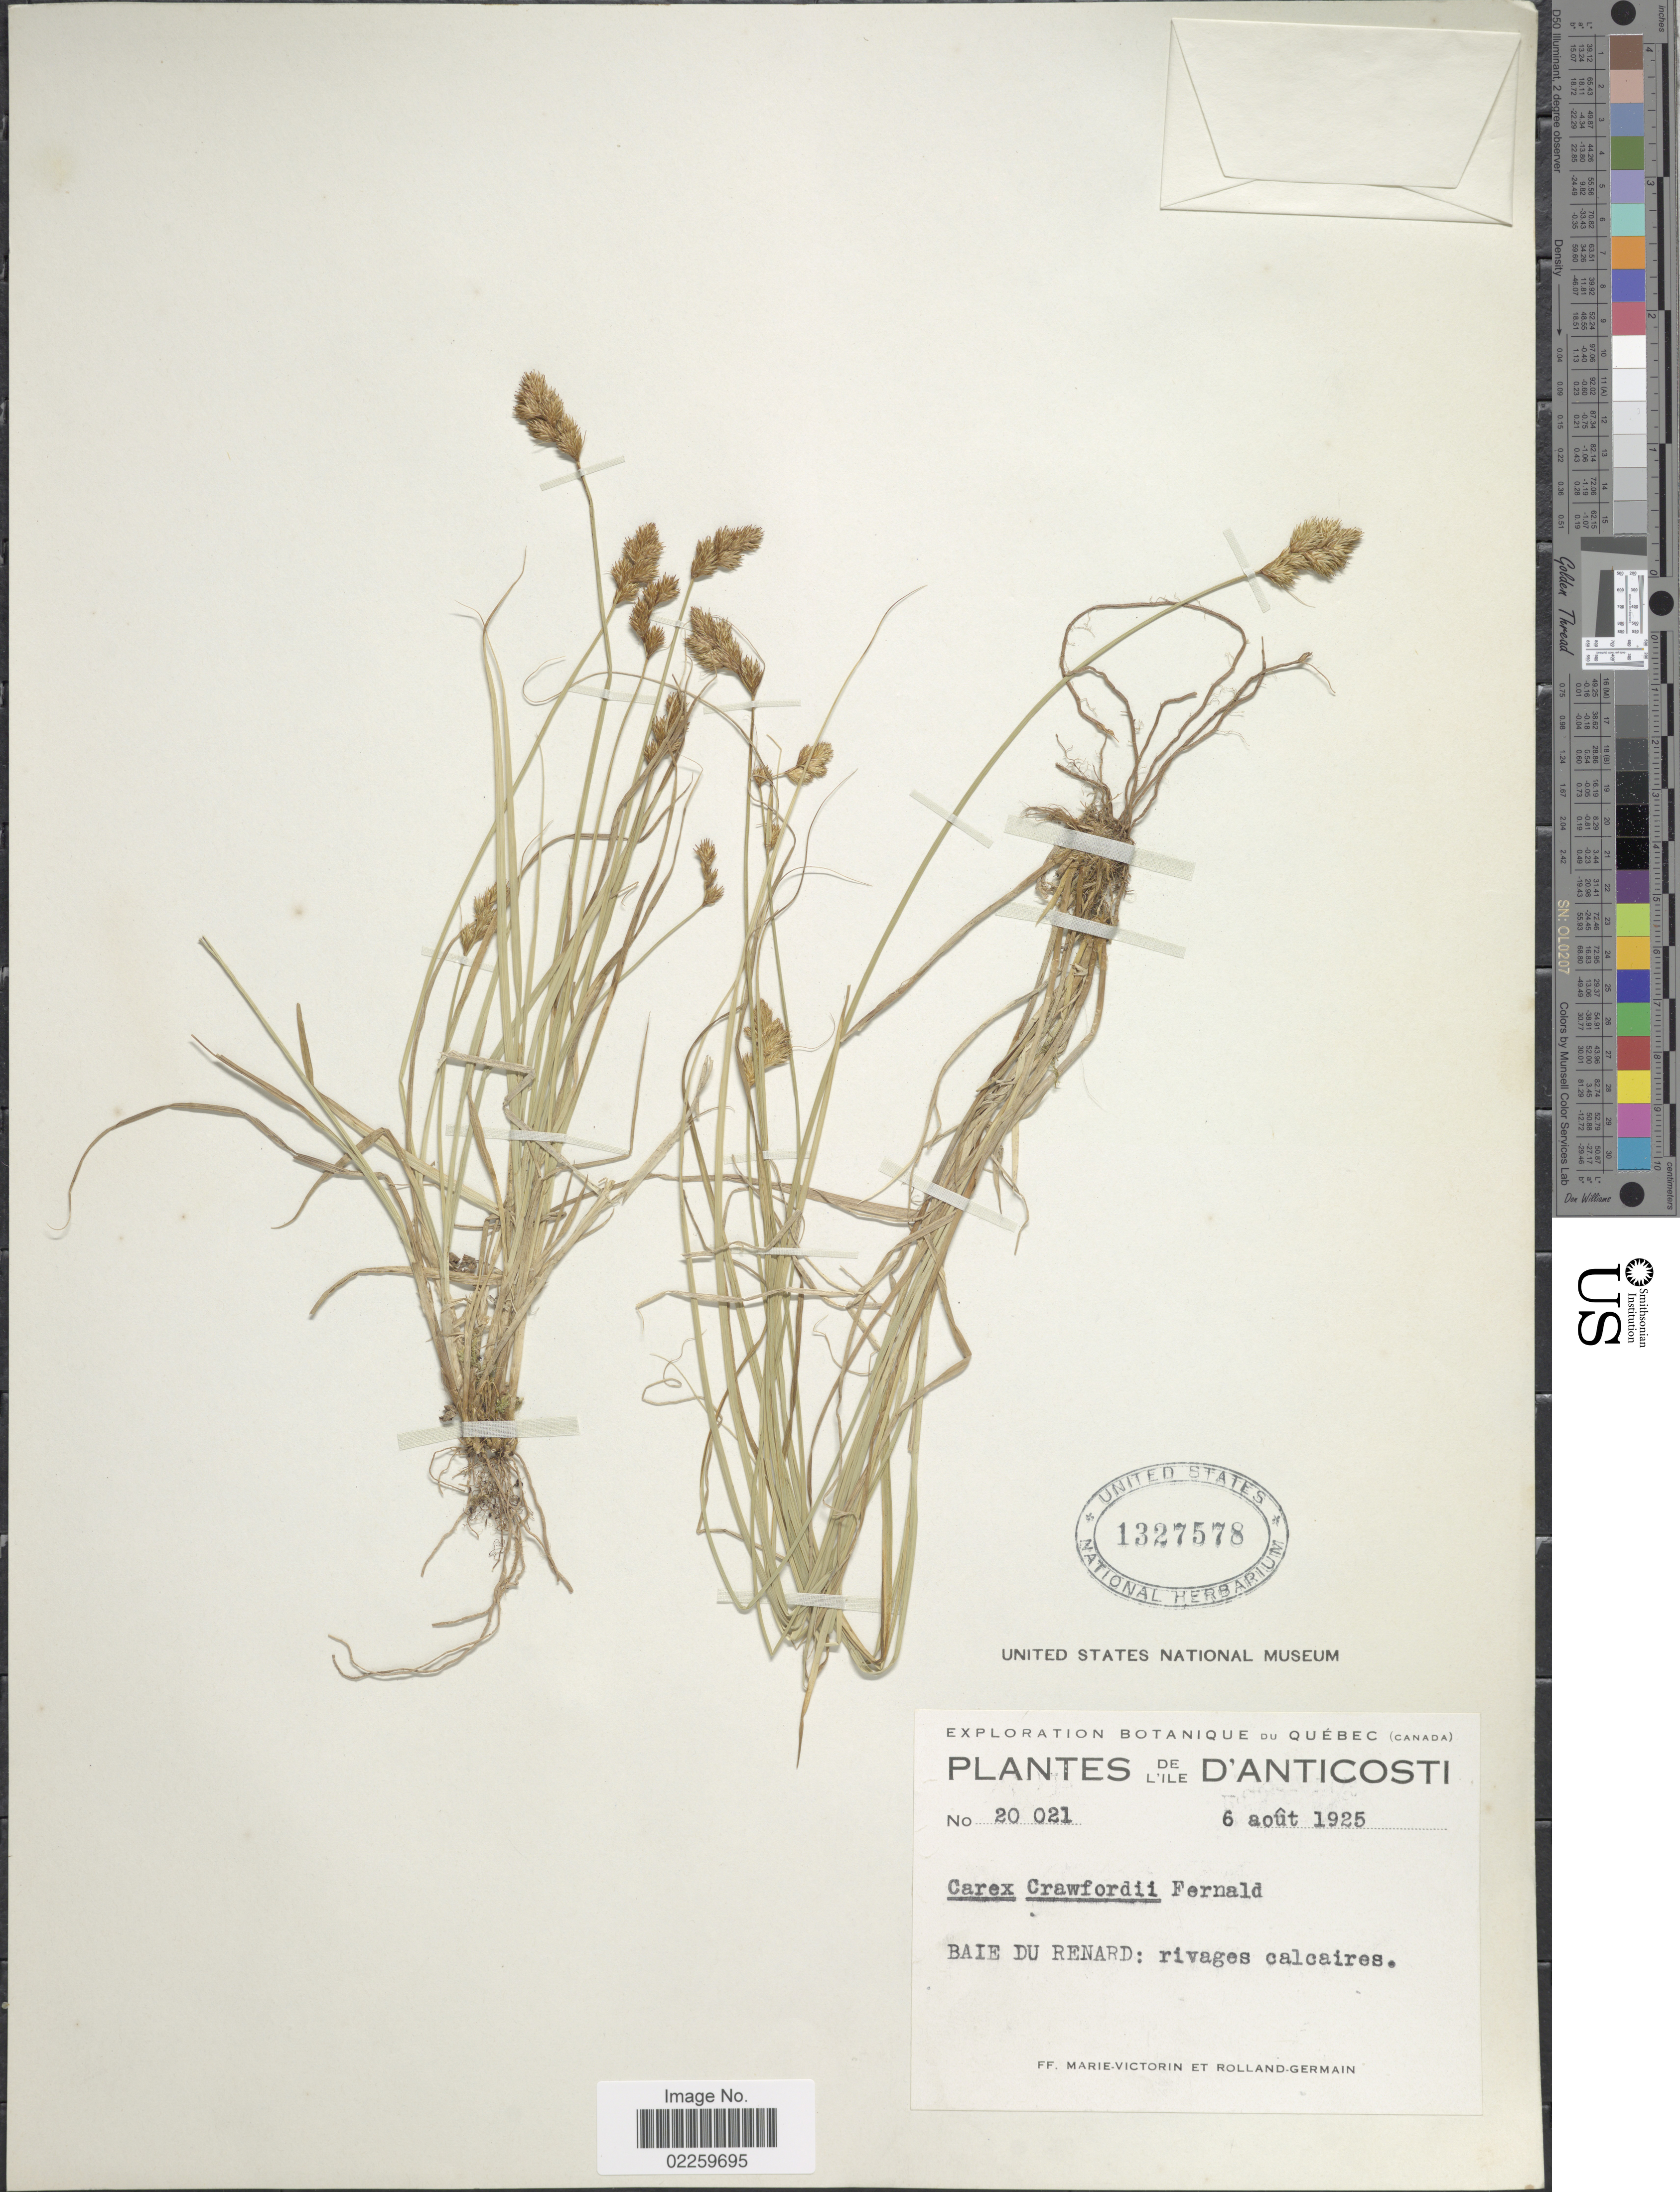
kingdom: Plantae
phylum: Tracheophyta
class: Liliopsida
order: Poales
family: Cyperaceae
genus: Carex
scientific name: Carex crawfordii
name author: Fernald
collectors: F. Marie-Victorin & Rolland-Germain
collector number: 20021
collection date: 1925-08-06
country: Canada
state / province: Quebec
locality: De L'Ile D'Anticosti, Baie du Renard: rivages calcaires.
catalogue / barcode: US 1327578